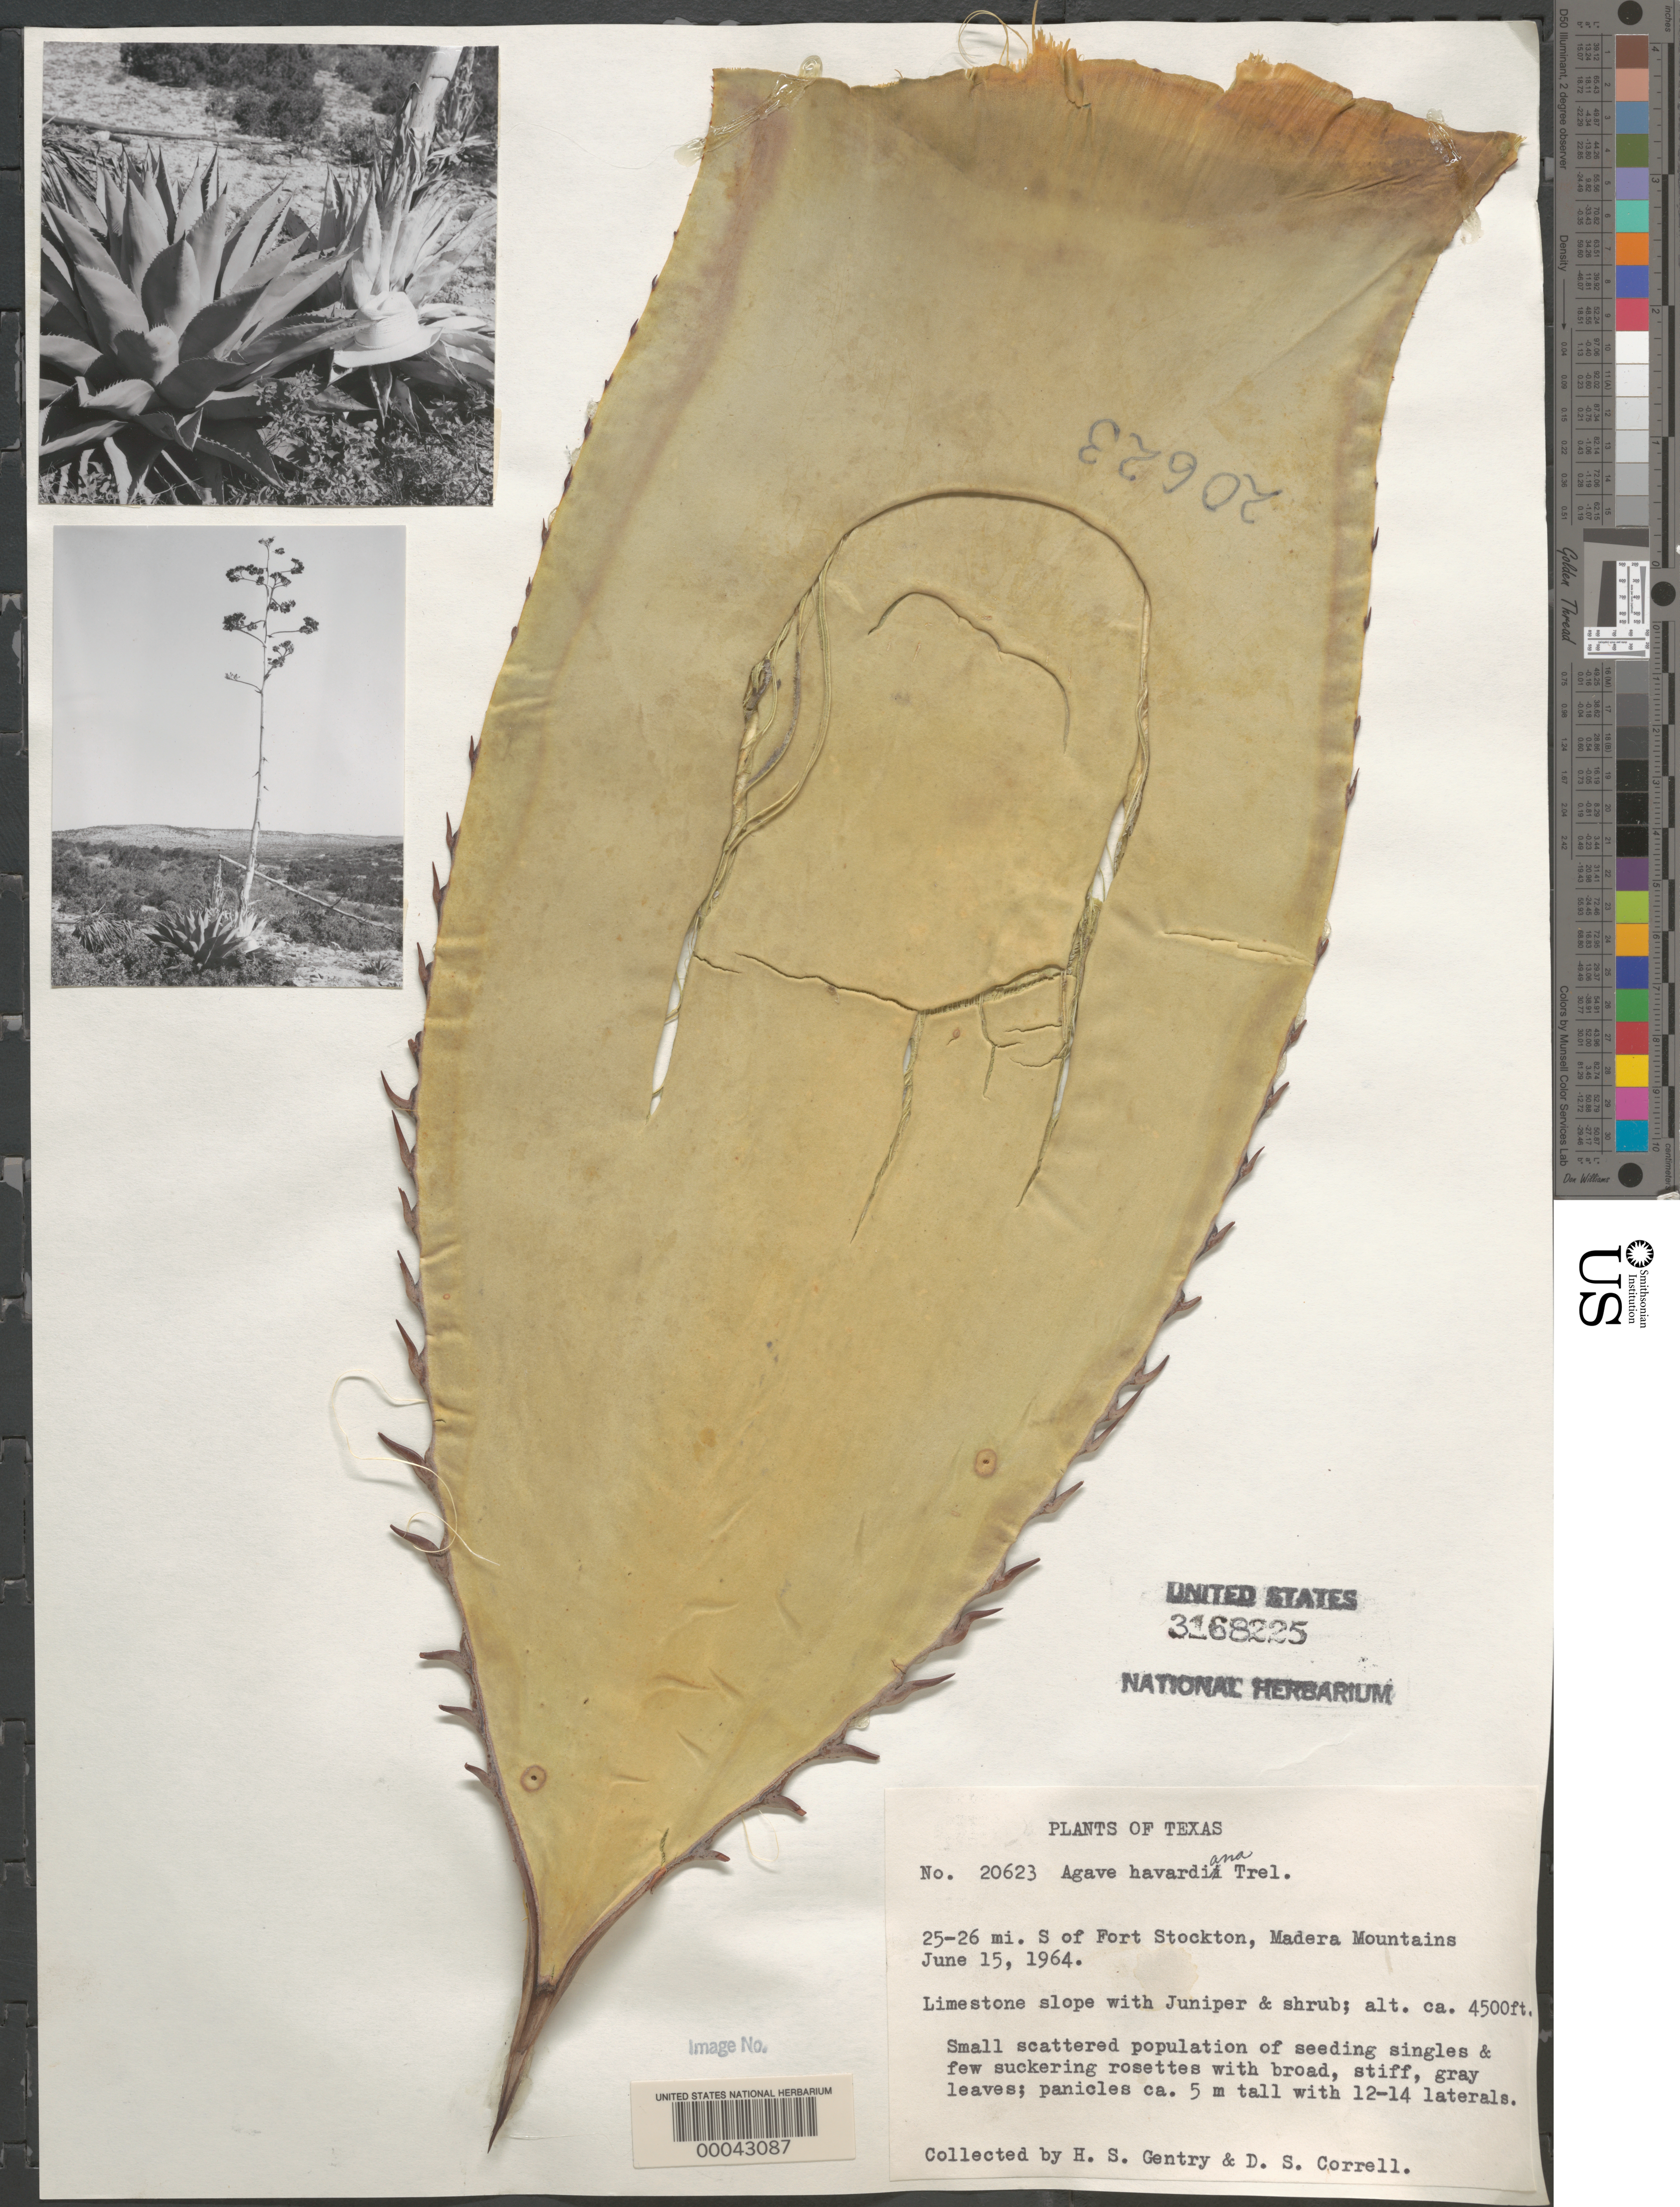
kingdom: Plantae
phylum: Tracheophyta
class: Liliopsida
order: Asparagales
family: Asparagaceae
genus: Agave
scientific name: Agave havardiana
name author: Trel.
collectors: H. S. Gentry & D. S. Correll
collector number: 20623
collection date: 1964-06-15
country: United States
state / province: Texas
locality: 25-26 mi. S of Fort Stockton, Madera Mountains.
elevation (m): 1372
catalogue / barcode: US 3168225